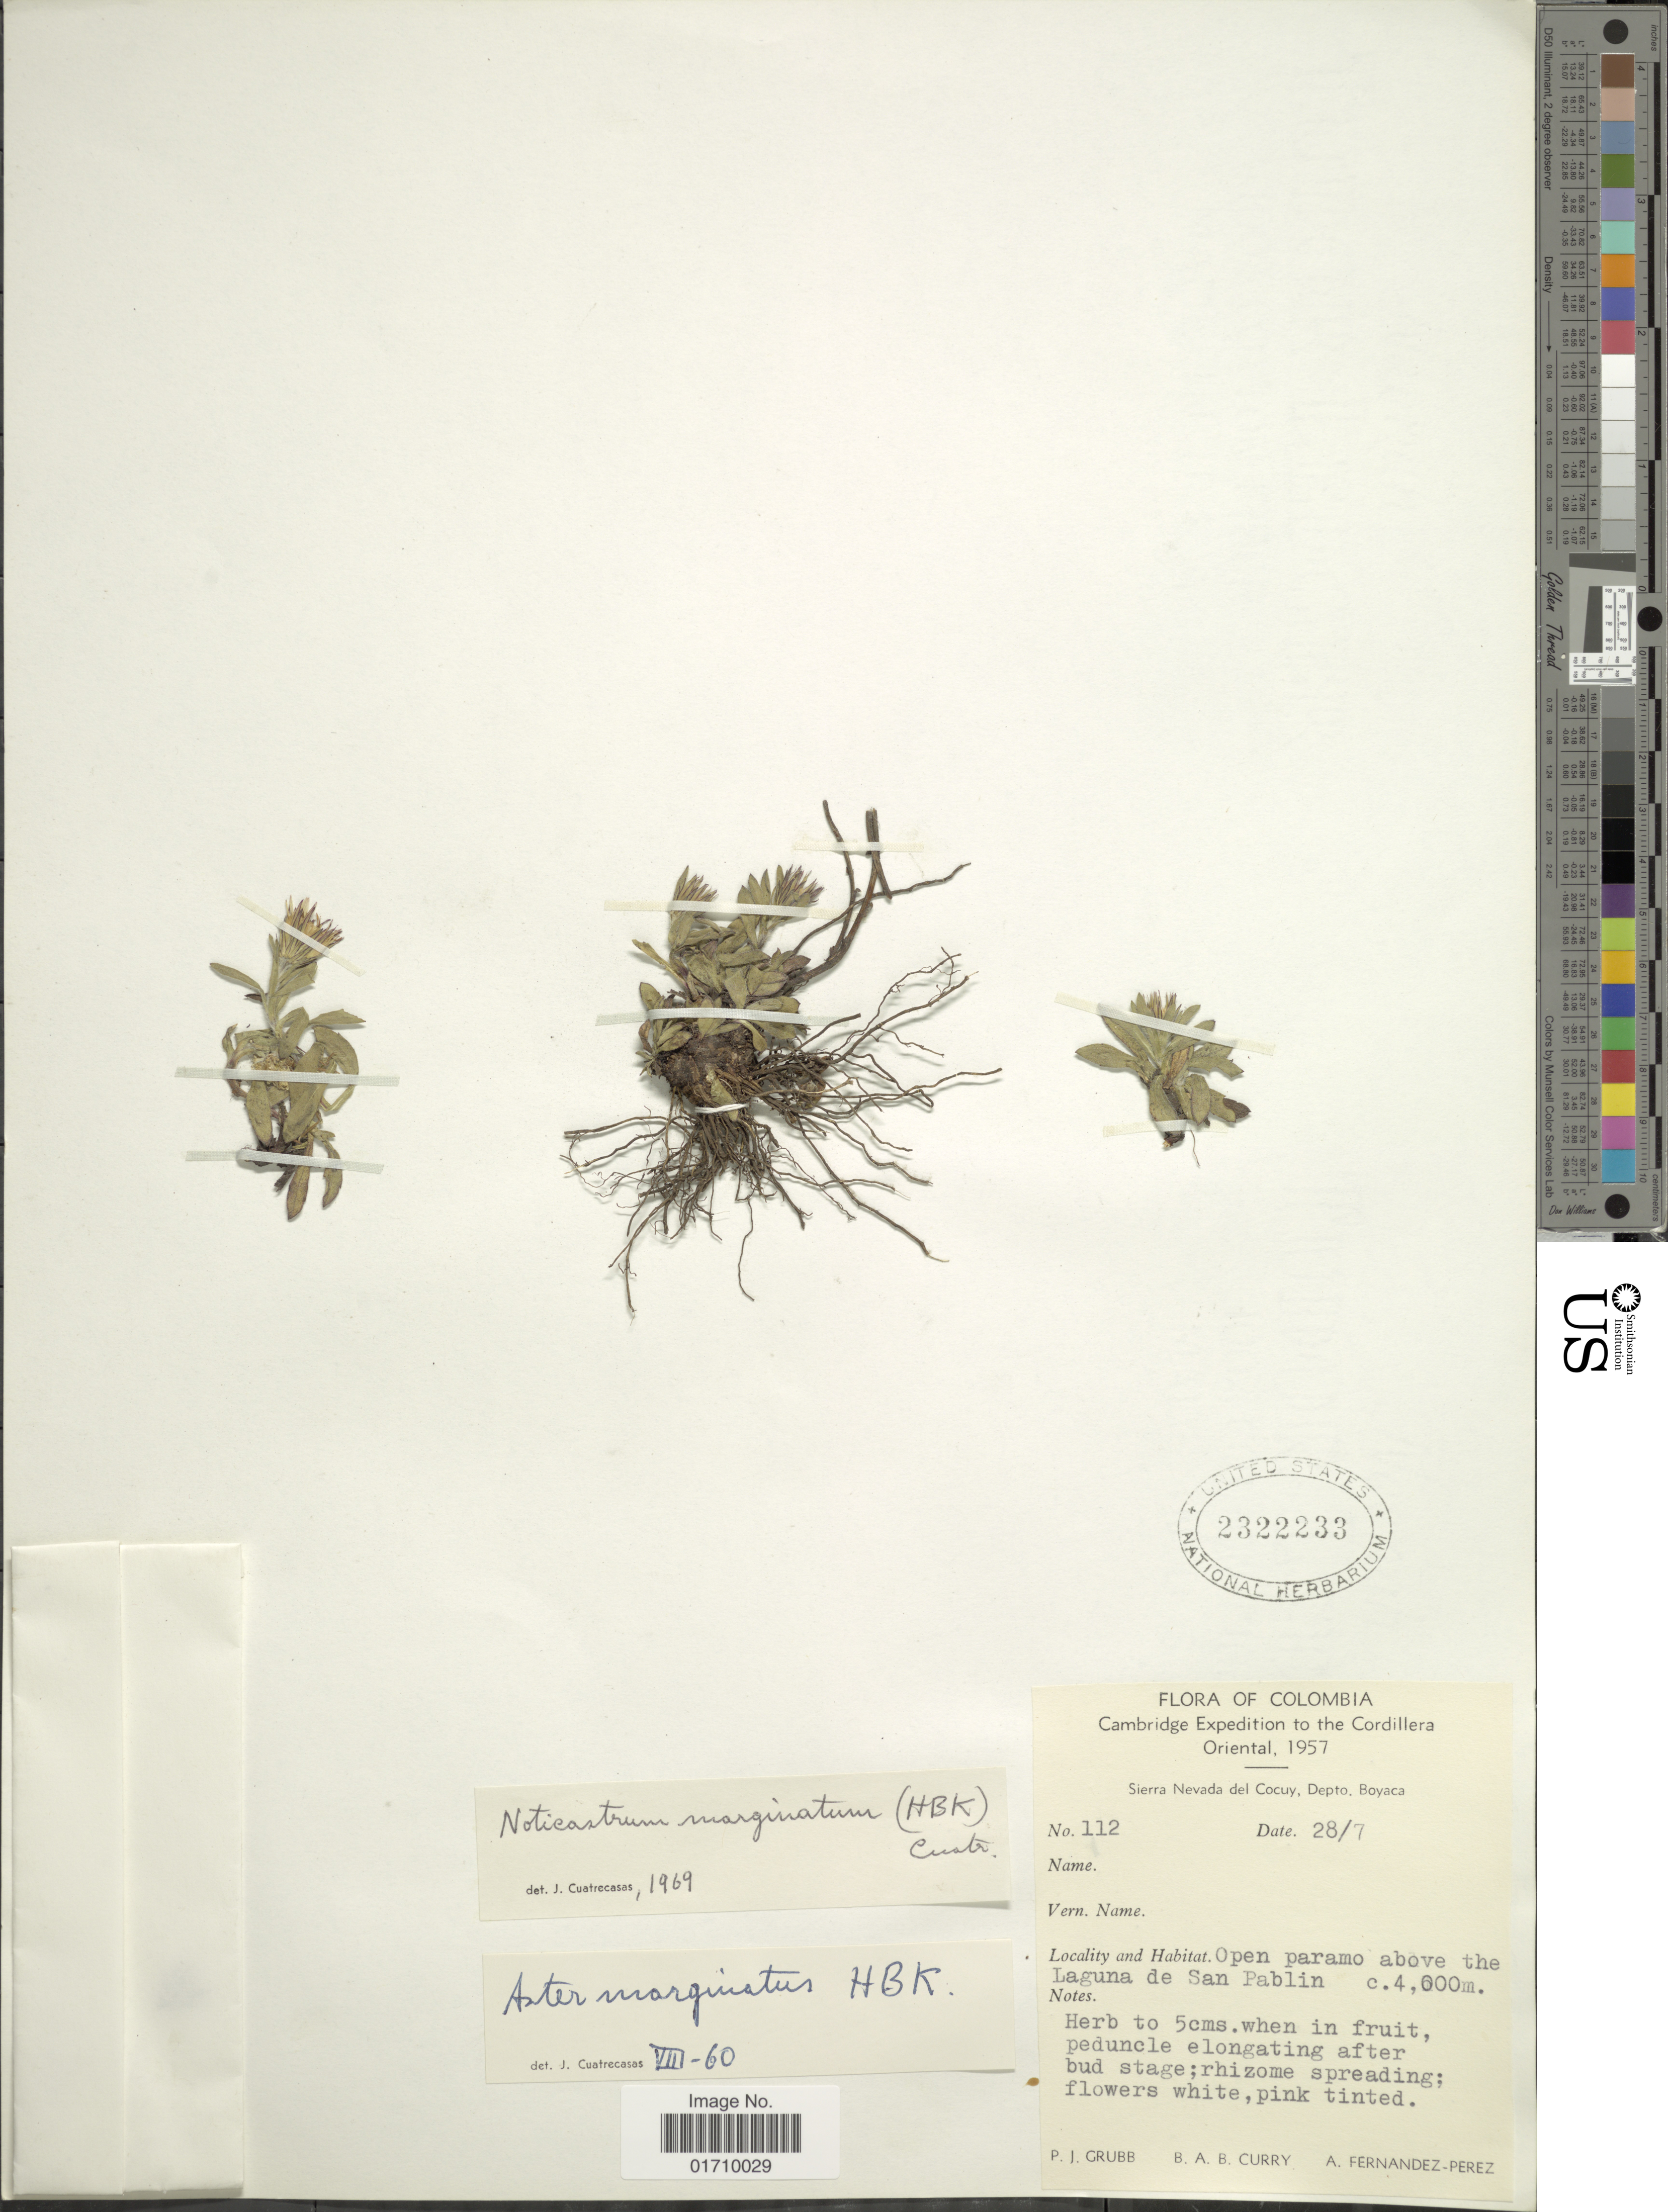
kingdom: Plantae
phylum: Tracheophyta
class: Magnoliopsida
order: Asterales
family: Asteraceae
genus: Noticastrum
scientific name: Noticastrum marginatum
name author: (Kunth) Cuatrec.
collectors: P. J. Grubb, B. A. B. Curry & A. Fernández-Pérez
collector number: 112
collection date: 1957-07-28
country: Colombia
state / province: Boyacá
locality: Cordillera Oriental, Sierra Nevada del Cocuy, above the Laguna de San Pablin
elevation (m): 4000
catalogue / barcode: US 2322233